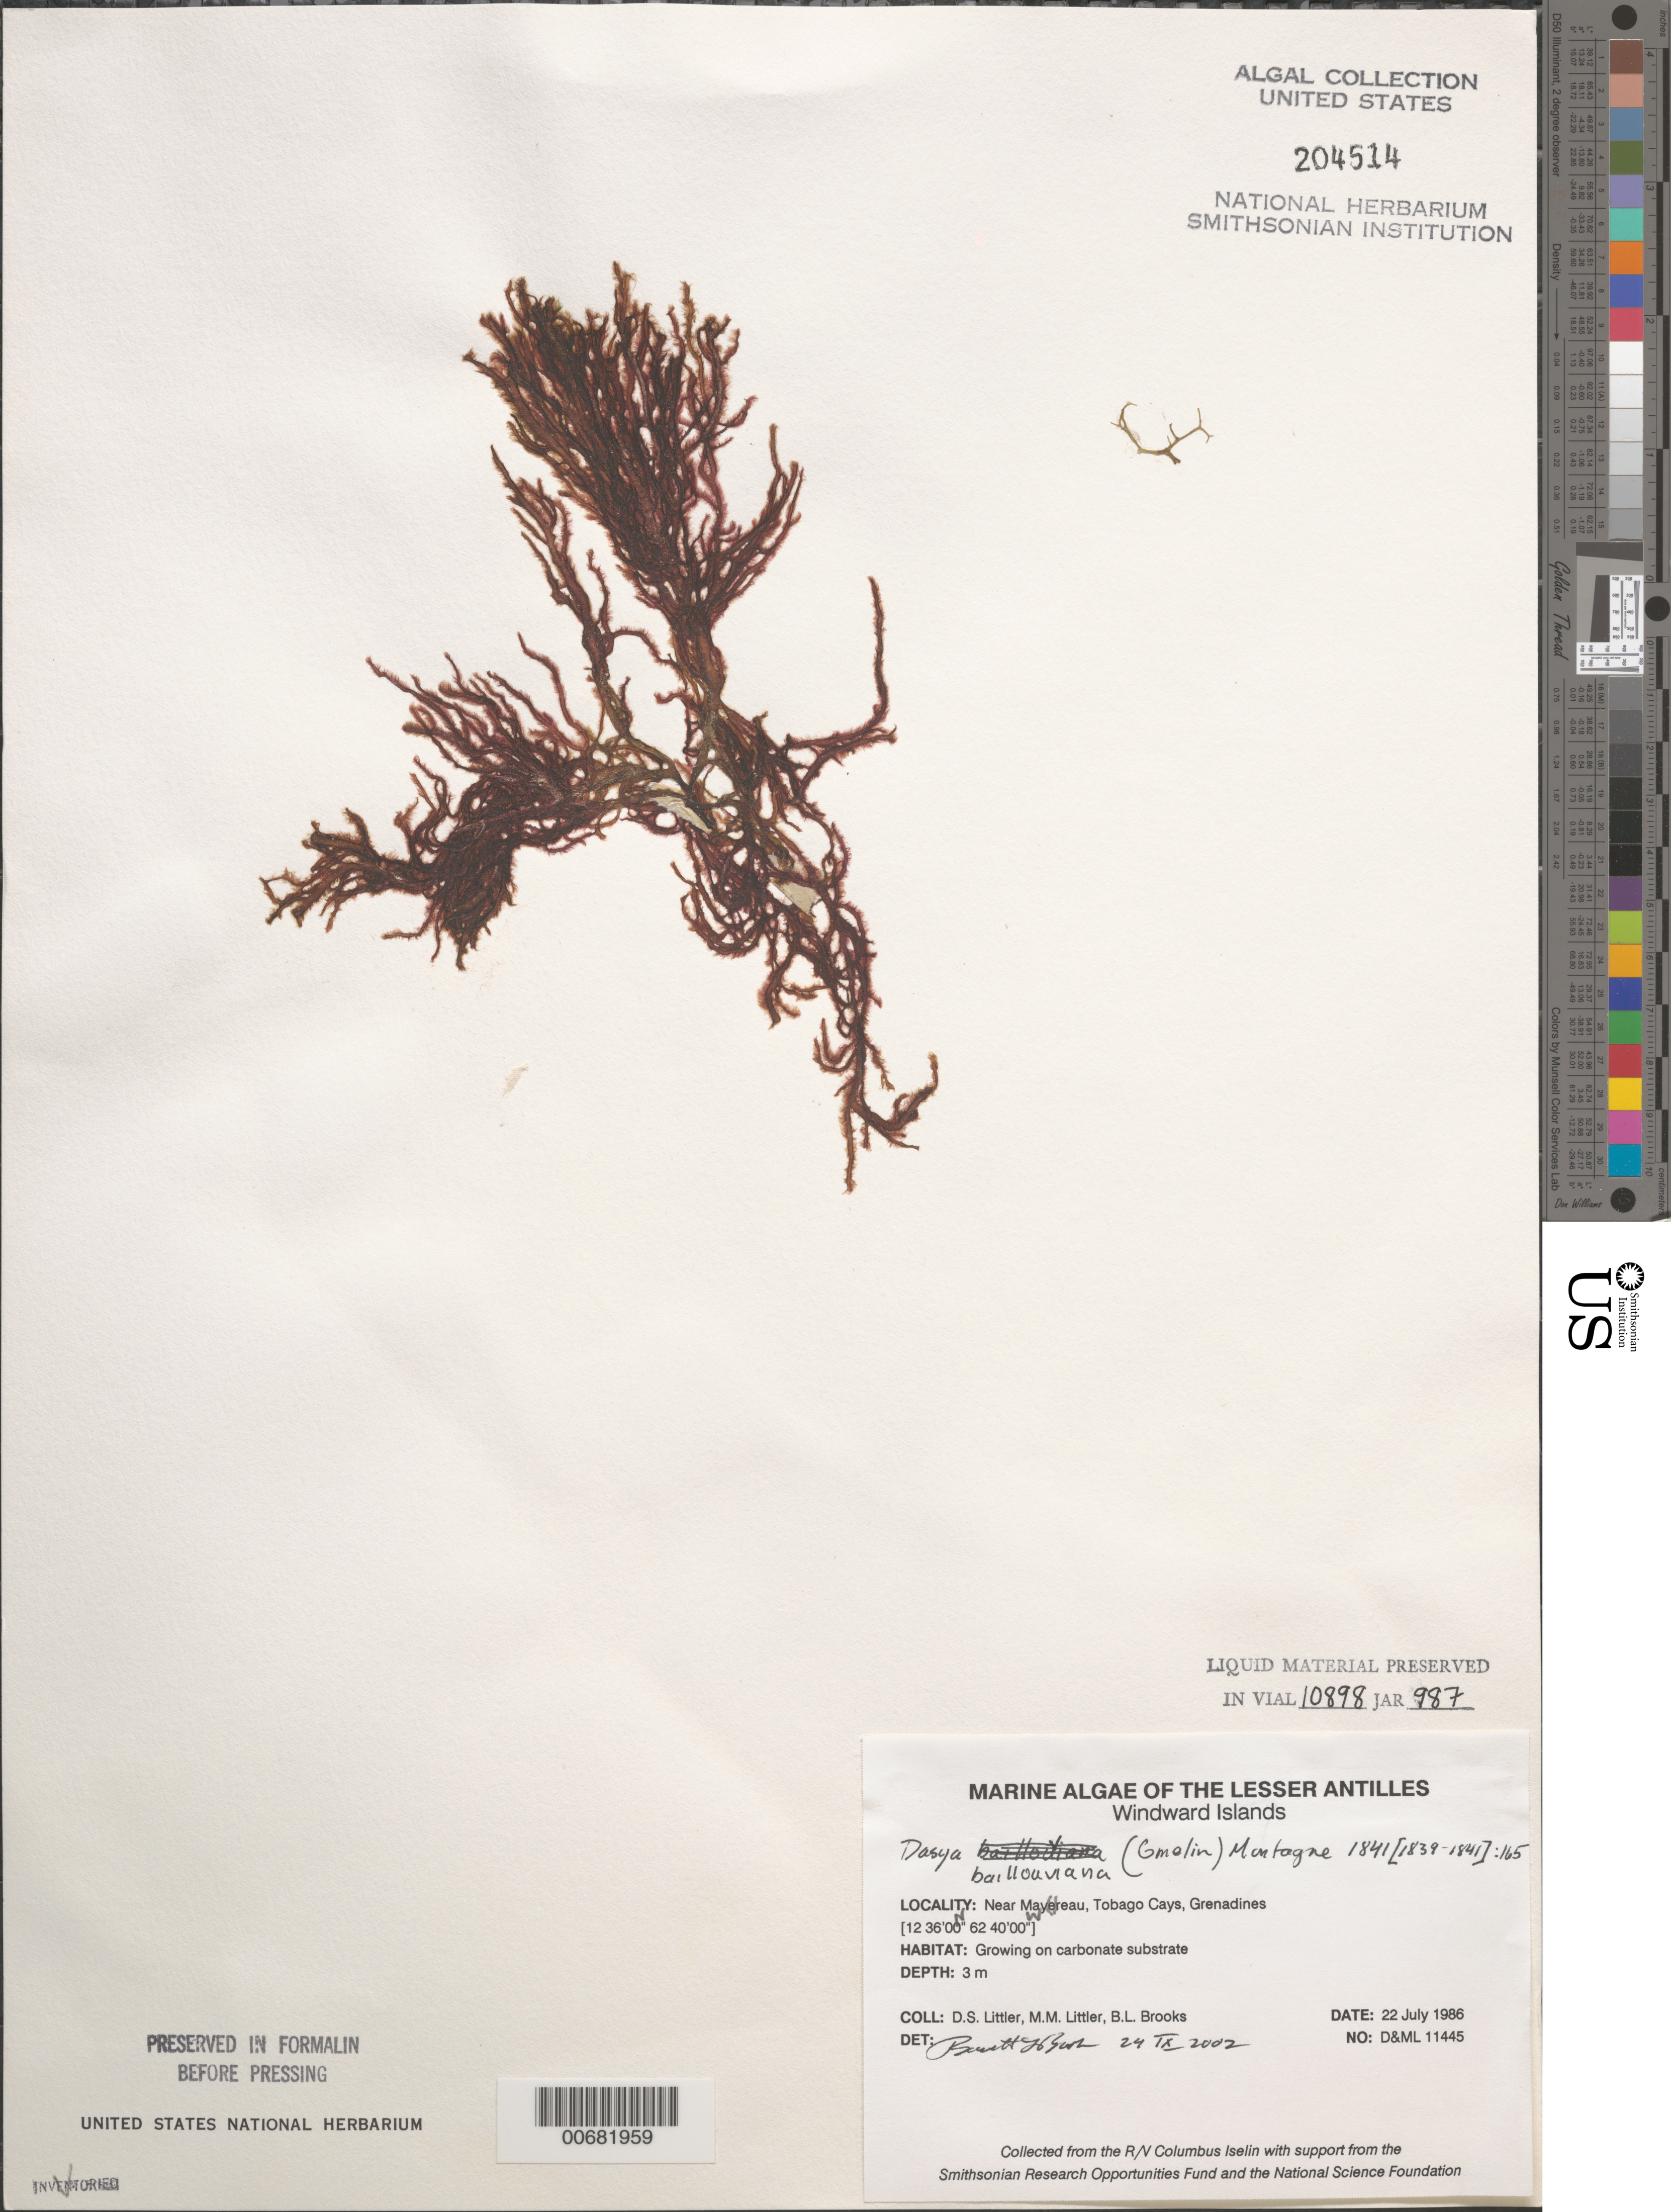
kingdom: Plantae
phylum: Rhodophyta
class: Florideophyceae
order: Ceramiales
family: Dasyaceae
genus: Dasya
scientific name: Dasya pedicellata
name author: (C. Agardh) C. Agardh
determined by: Algae name updating Project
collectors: D. S. Littler, M. M. Littler & B. Brooks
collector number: D&ML 11445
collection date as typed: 22 Jul 1986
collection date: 1986-07-22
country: St. Vincent - Grenadines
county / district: Grenadines Parish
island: Mayreau [Mayereau]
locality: Near Mayreau (Mayereau)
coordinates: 12 36' 00" N, 62 40' 00" W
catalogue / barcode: US 204514